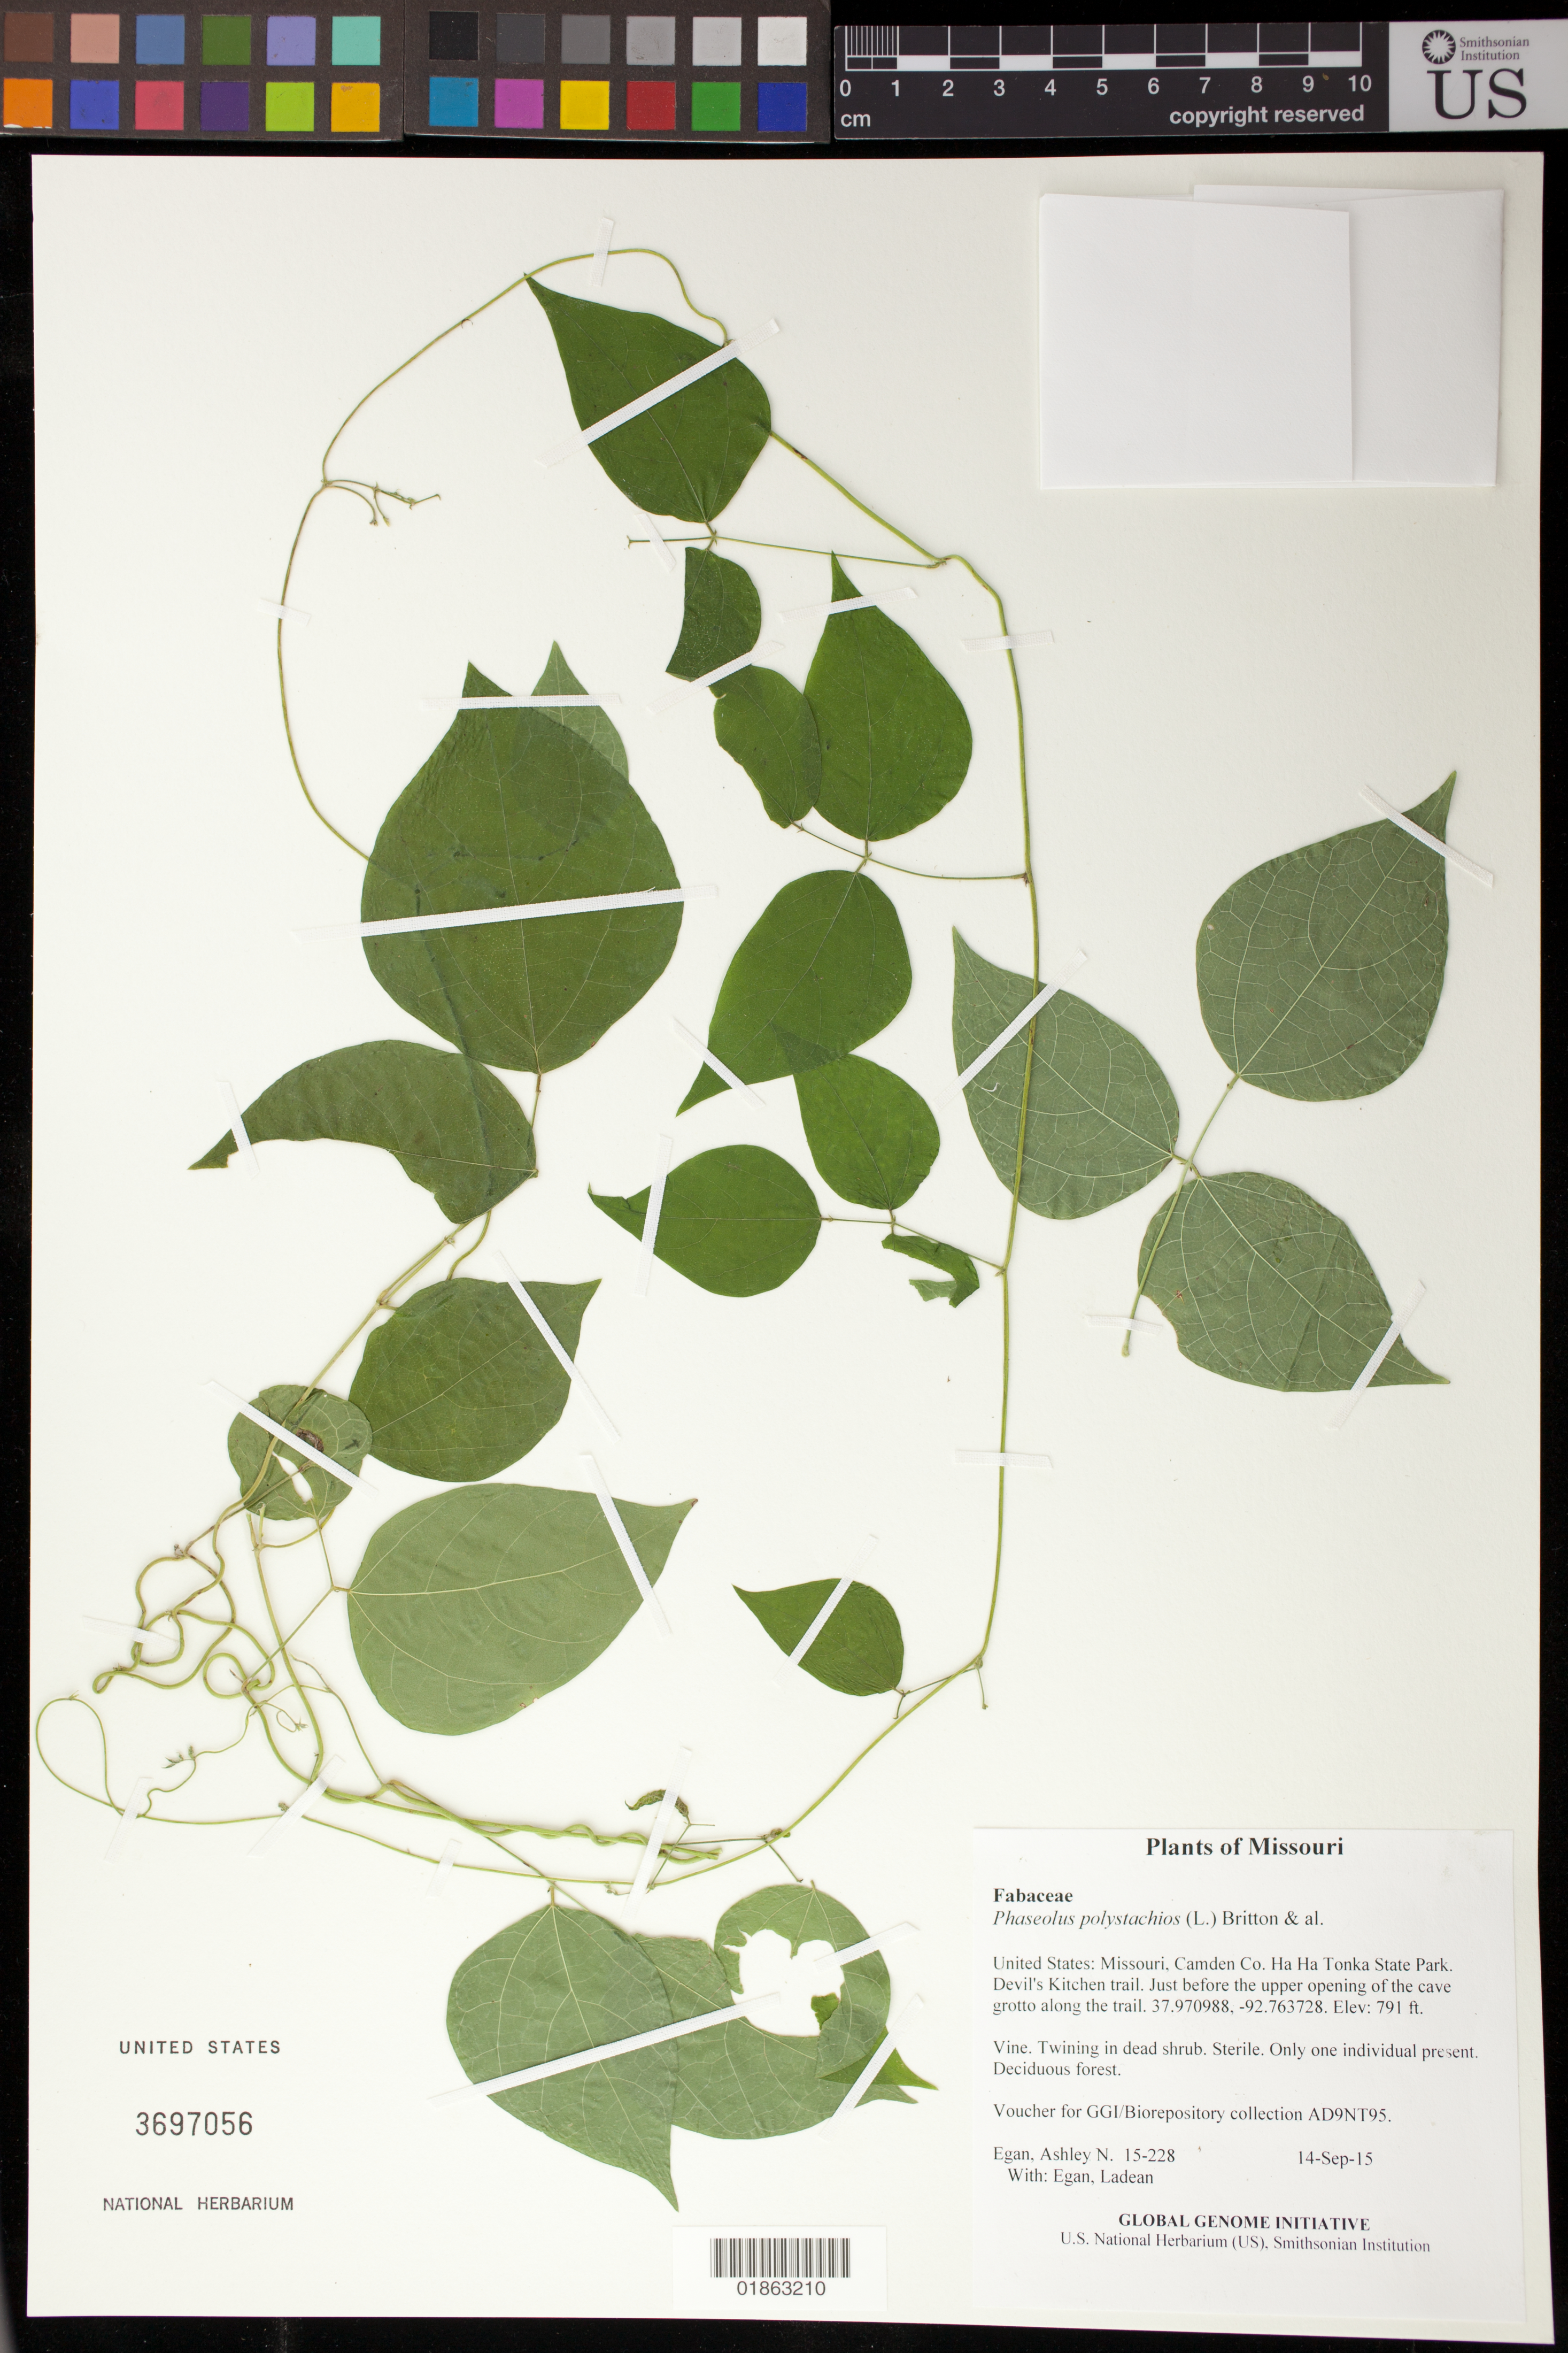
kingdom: Plantae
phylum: Tracheophyta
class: Magnoliopsida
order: Fabales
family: Fabaceae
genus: Phaseolus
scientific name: Phaseolus polystachios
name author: (L.) Britton, Stearns & Poggenb.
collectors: A. N. Egan & L. Egan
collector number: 15-228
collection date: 2015-09-14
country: United States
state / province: Missouri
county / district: Camden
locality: Ha Ha Tonka State Park. Devil's Kitchen trail. Just before the upper opening of the cave grotto along the trail.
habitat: Deciduous forest.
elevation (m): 241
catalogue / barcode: US 3697056